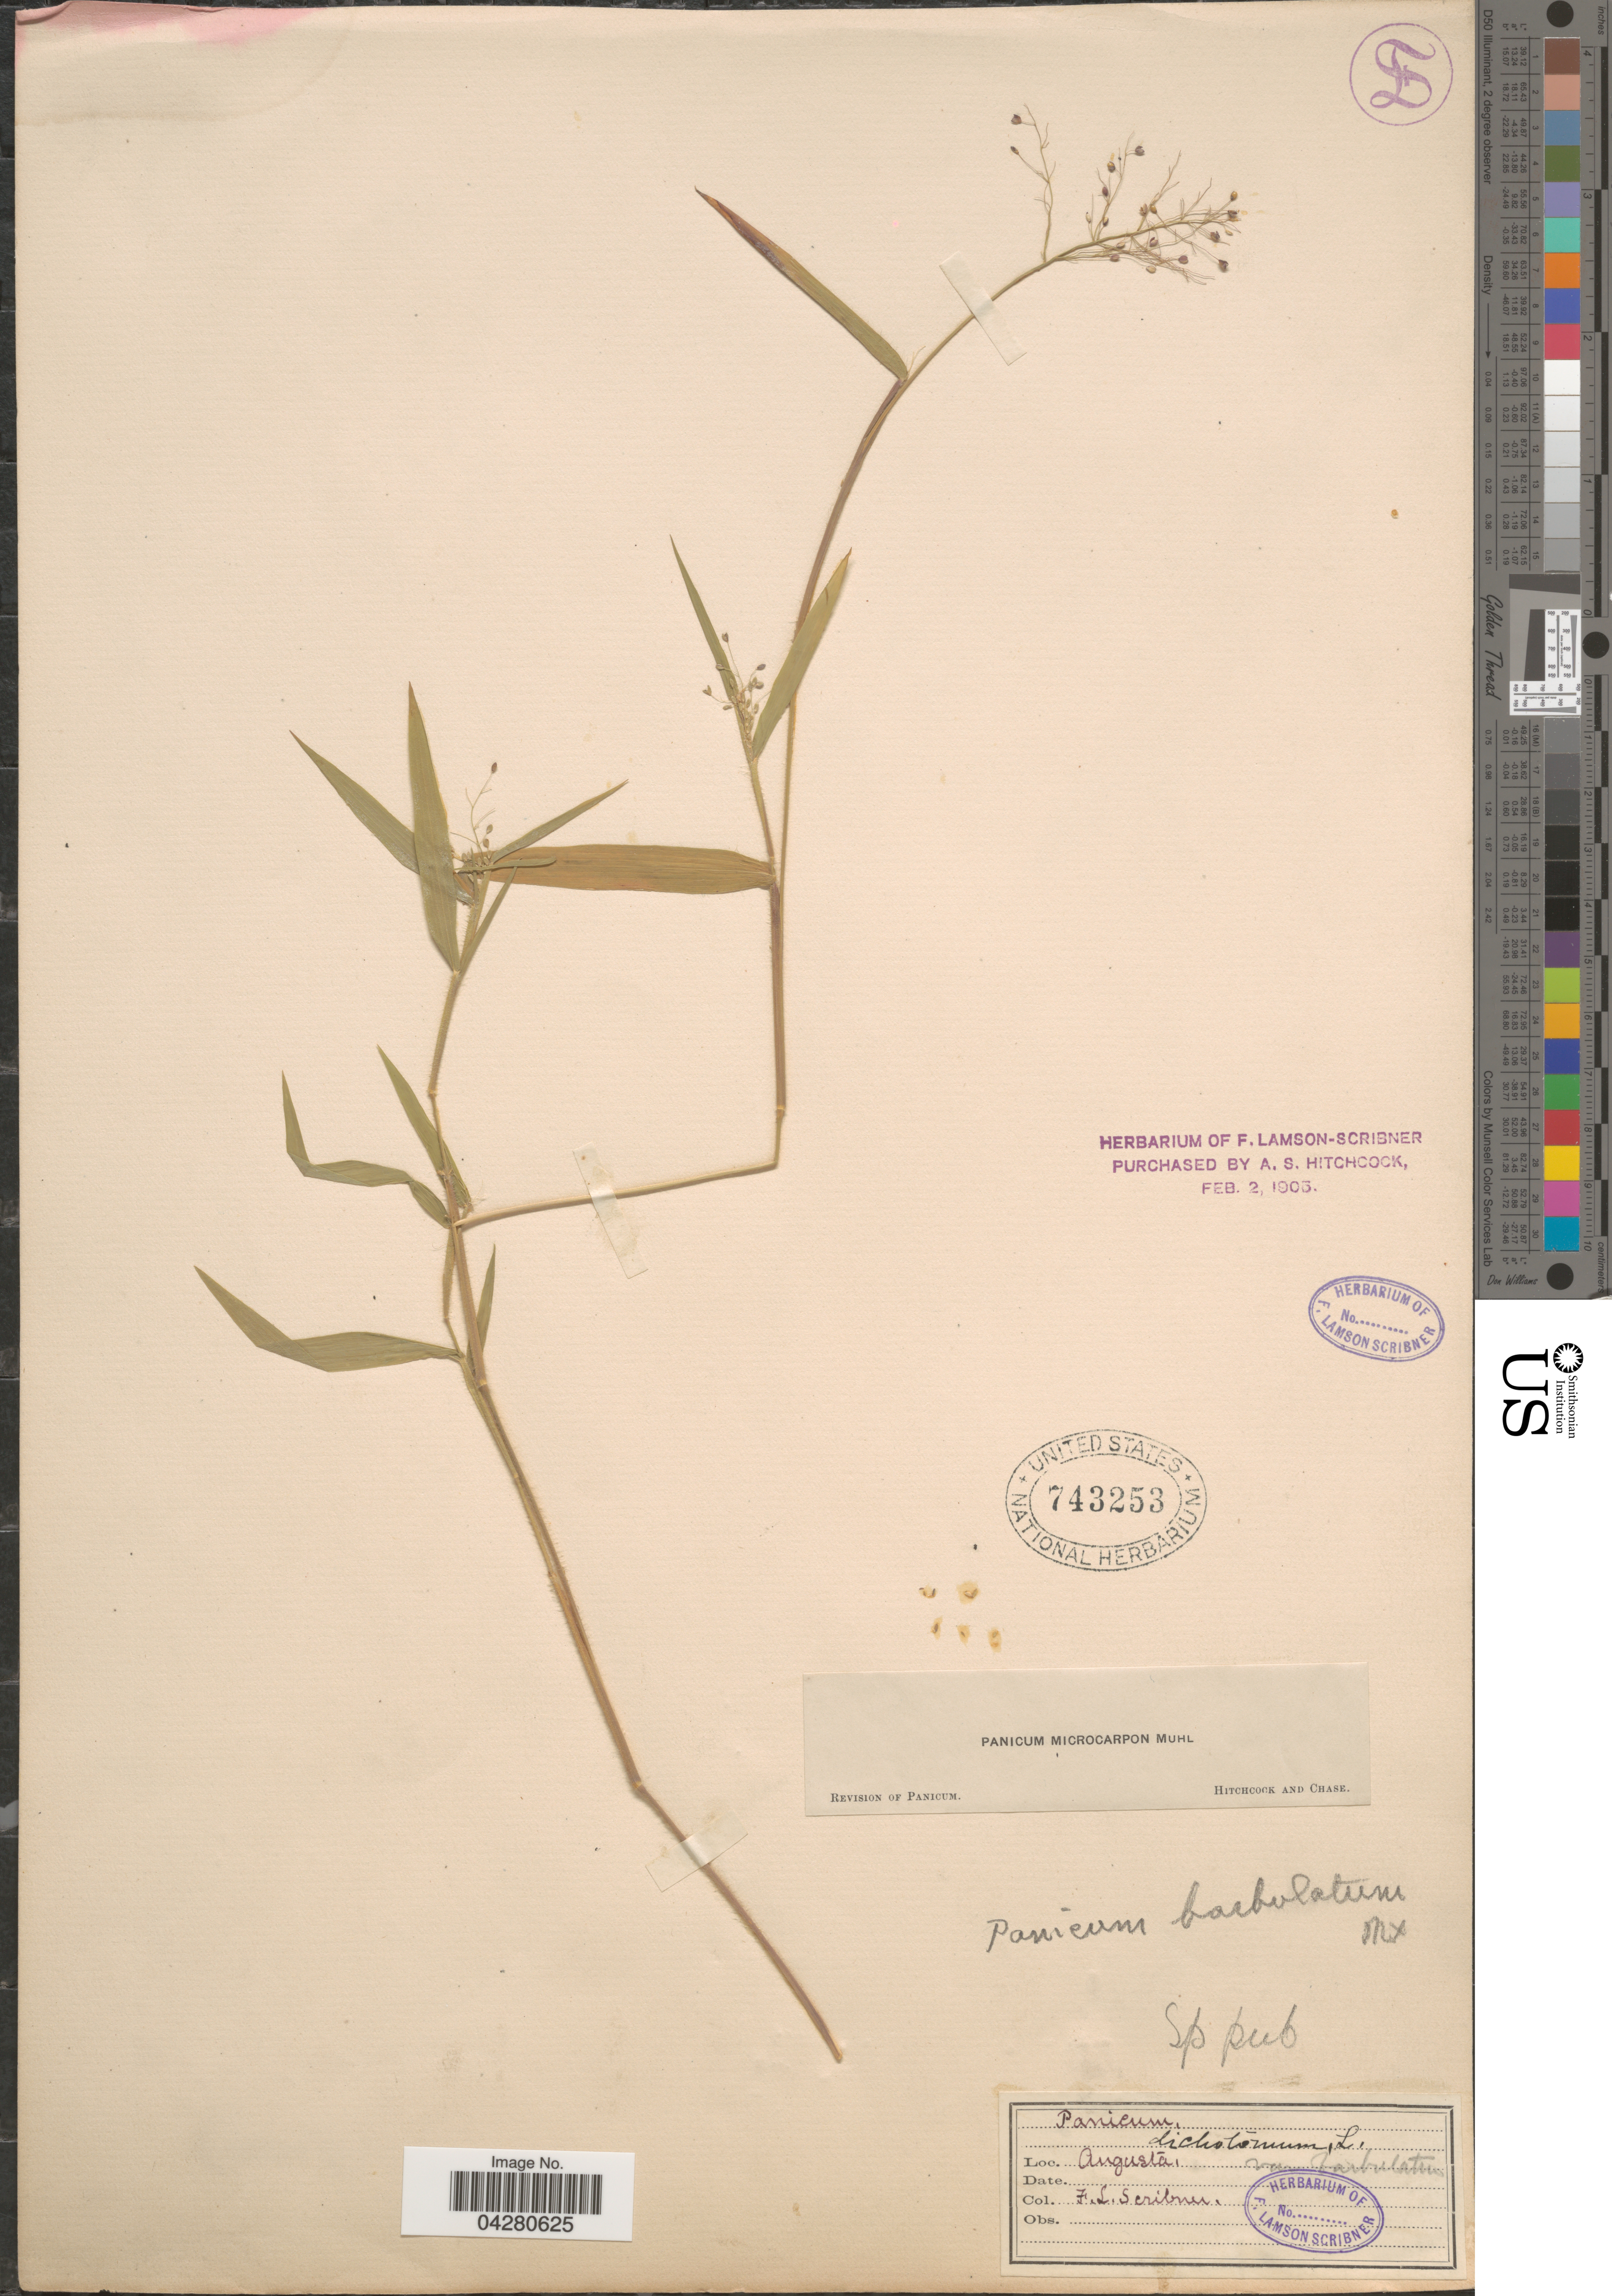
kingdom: Plantae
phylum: Tracheophyta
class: Liliopsida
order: Poales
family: Poaceae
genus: Dichanthelium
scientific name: Dichanthelium dichotomum var. dichotomum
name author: (L.) Gould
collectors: F. Lamson-Scribner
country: United States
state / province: Georgia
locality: Augusta.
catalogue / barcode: US 743253